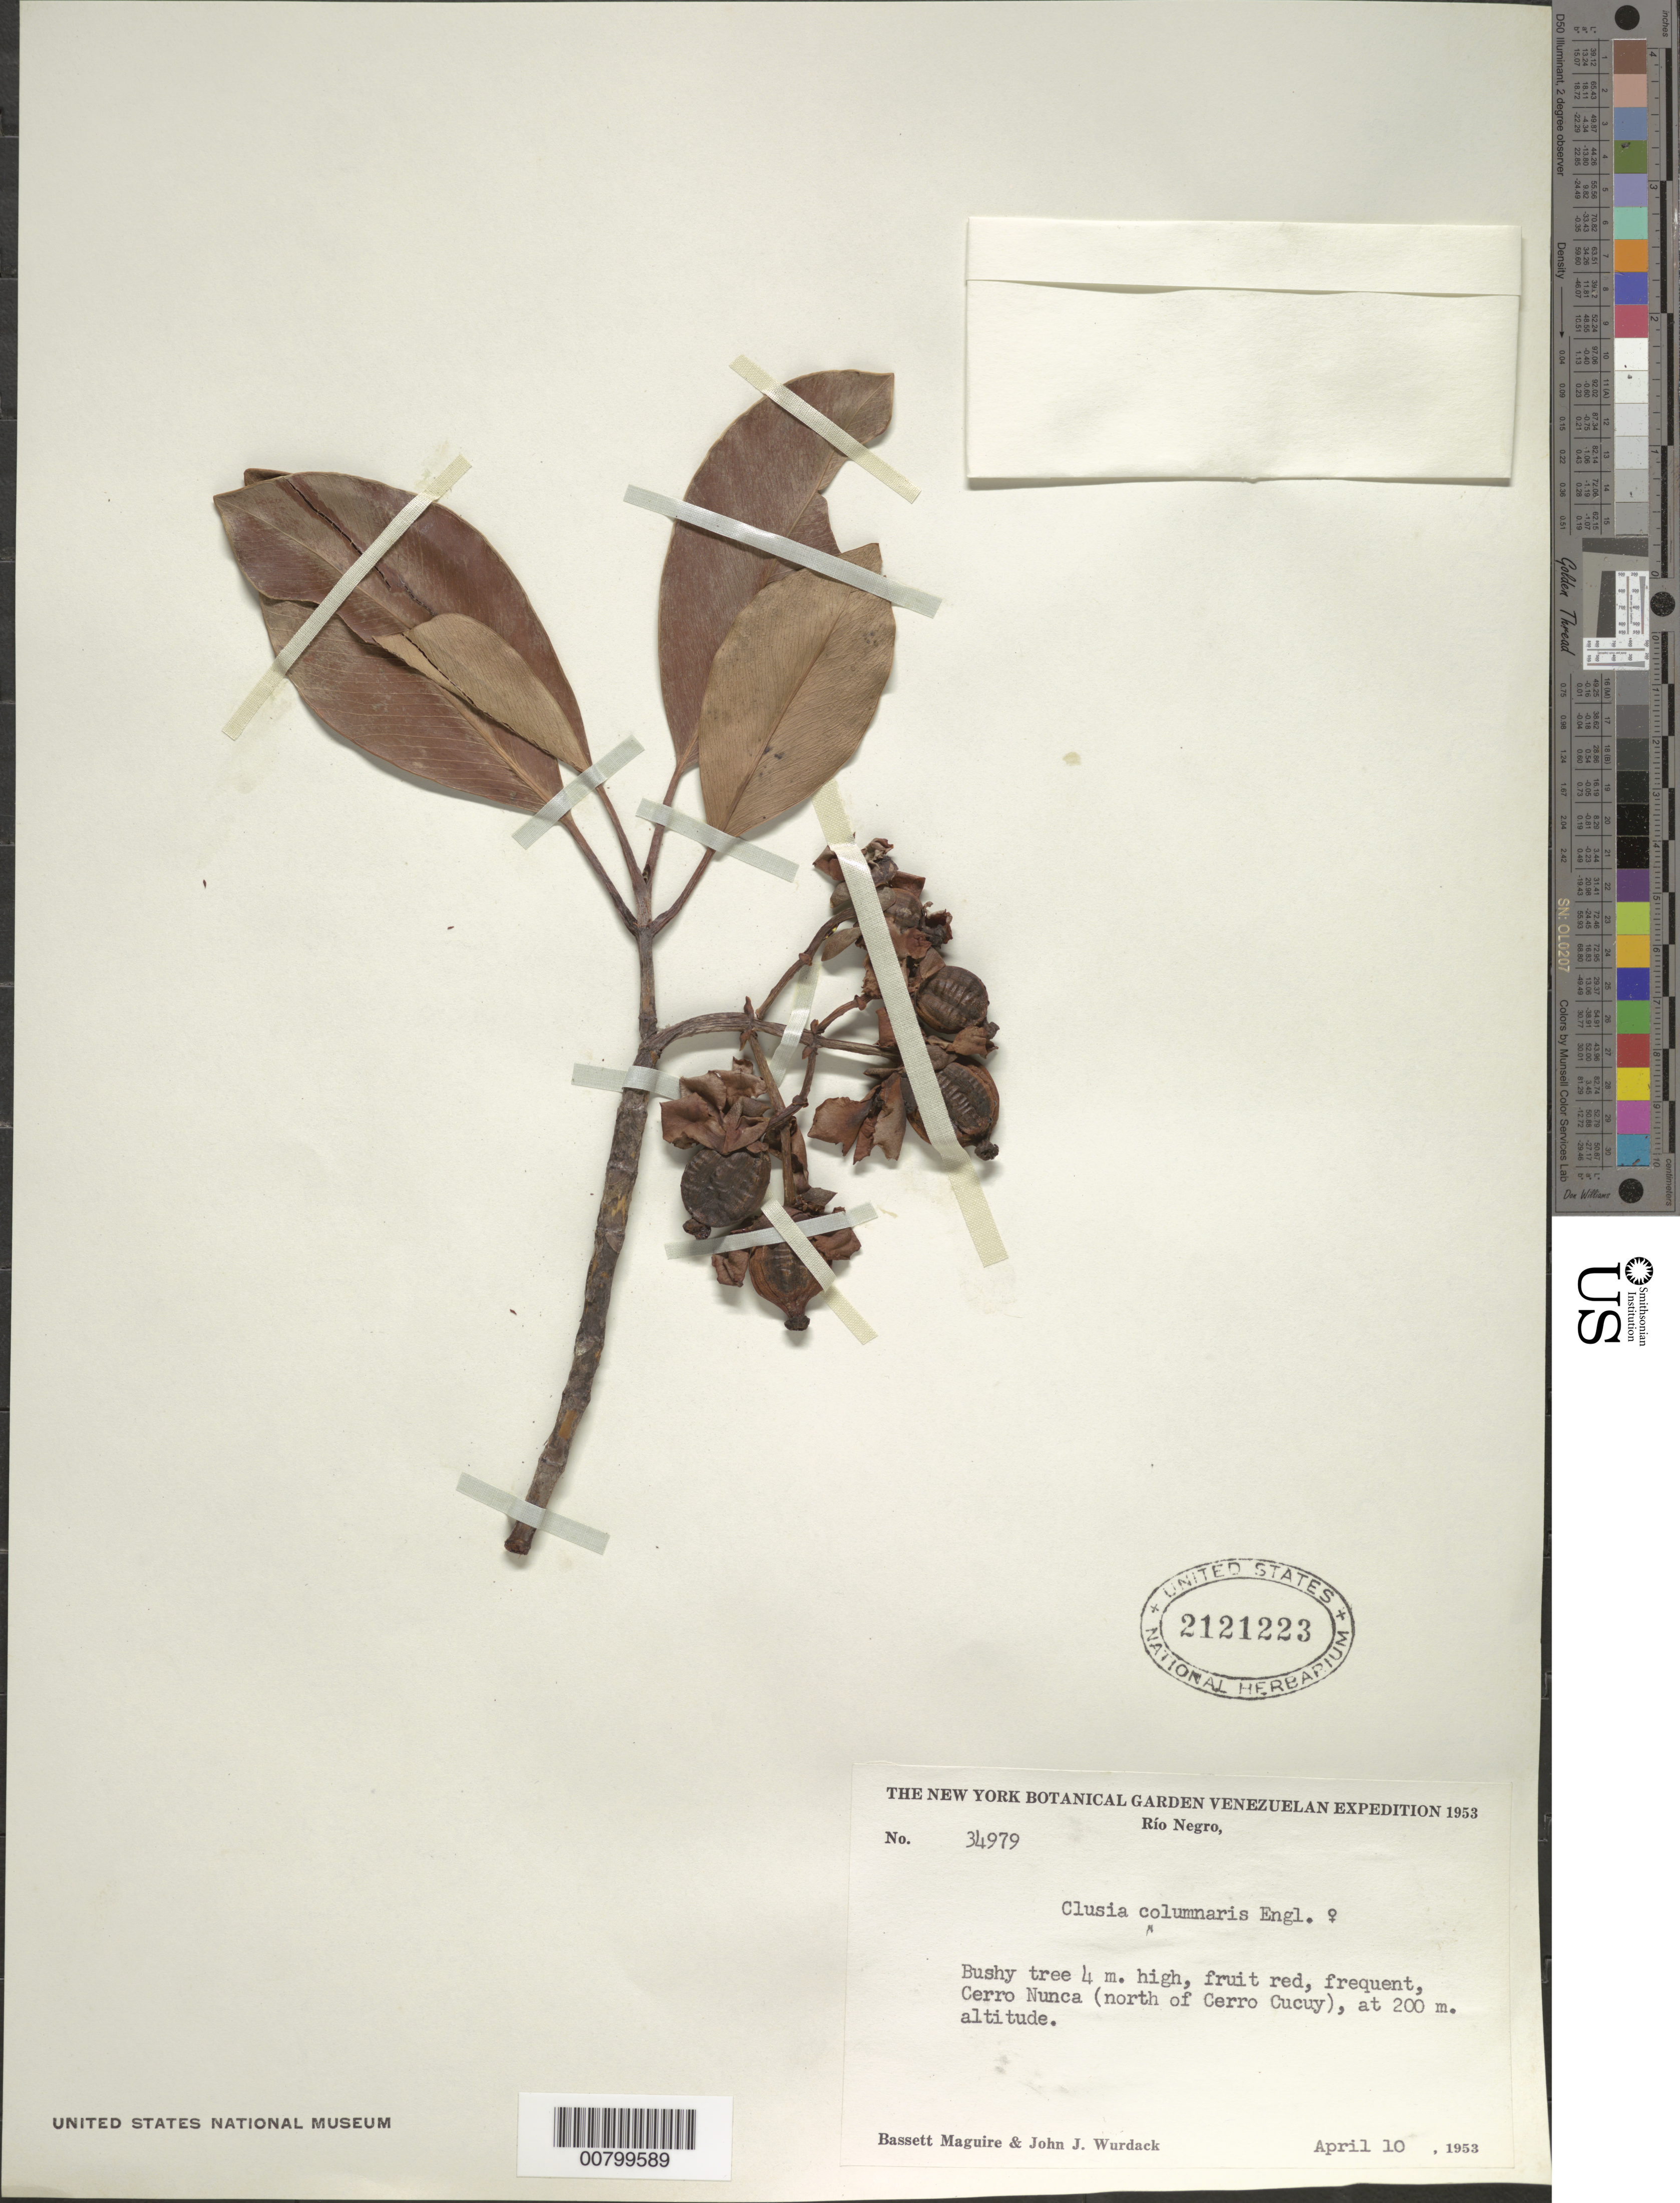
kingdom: Plantae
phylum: Tracheophyta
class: Magnoliopsida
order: Malpighiales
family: Clusiaceae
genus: Clusia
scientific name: Clusia columnaris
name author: Engl.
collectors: B. Maguire & J. J. Wurdack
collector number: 34979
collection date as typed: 10-Apr-53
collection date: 1953-04-10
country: Venezuela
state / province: Amazonas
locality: Río Negro, Cerro Nunca, N of Cerro Cucuy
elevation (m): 200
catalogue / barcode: US 2121223